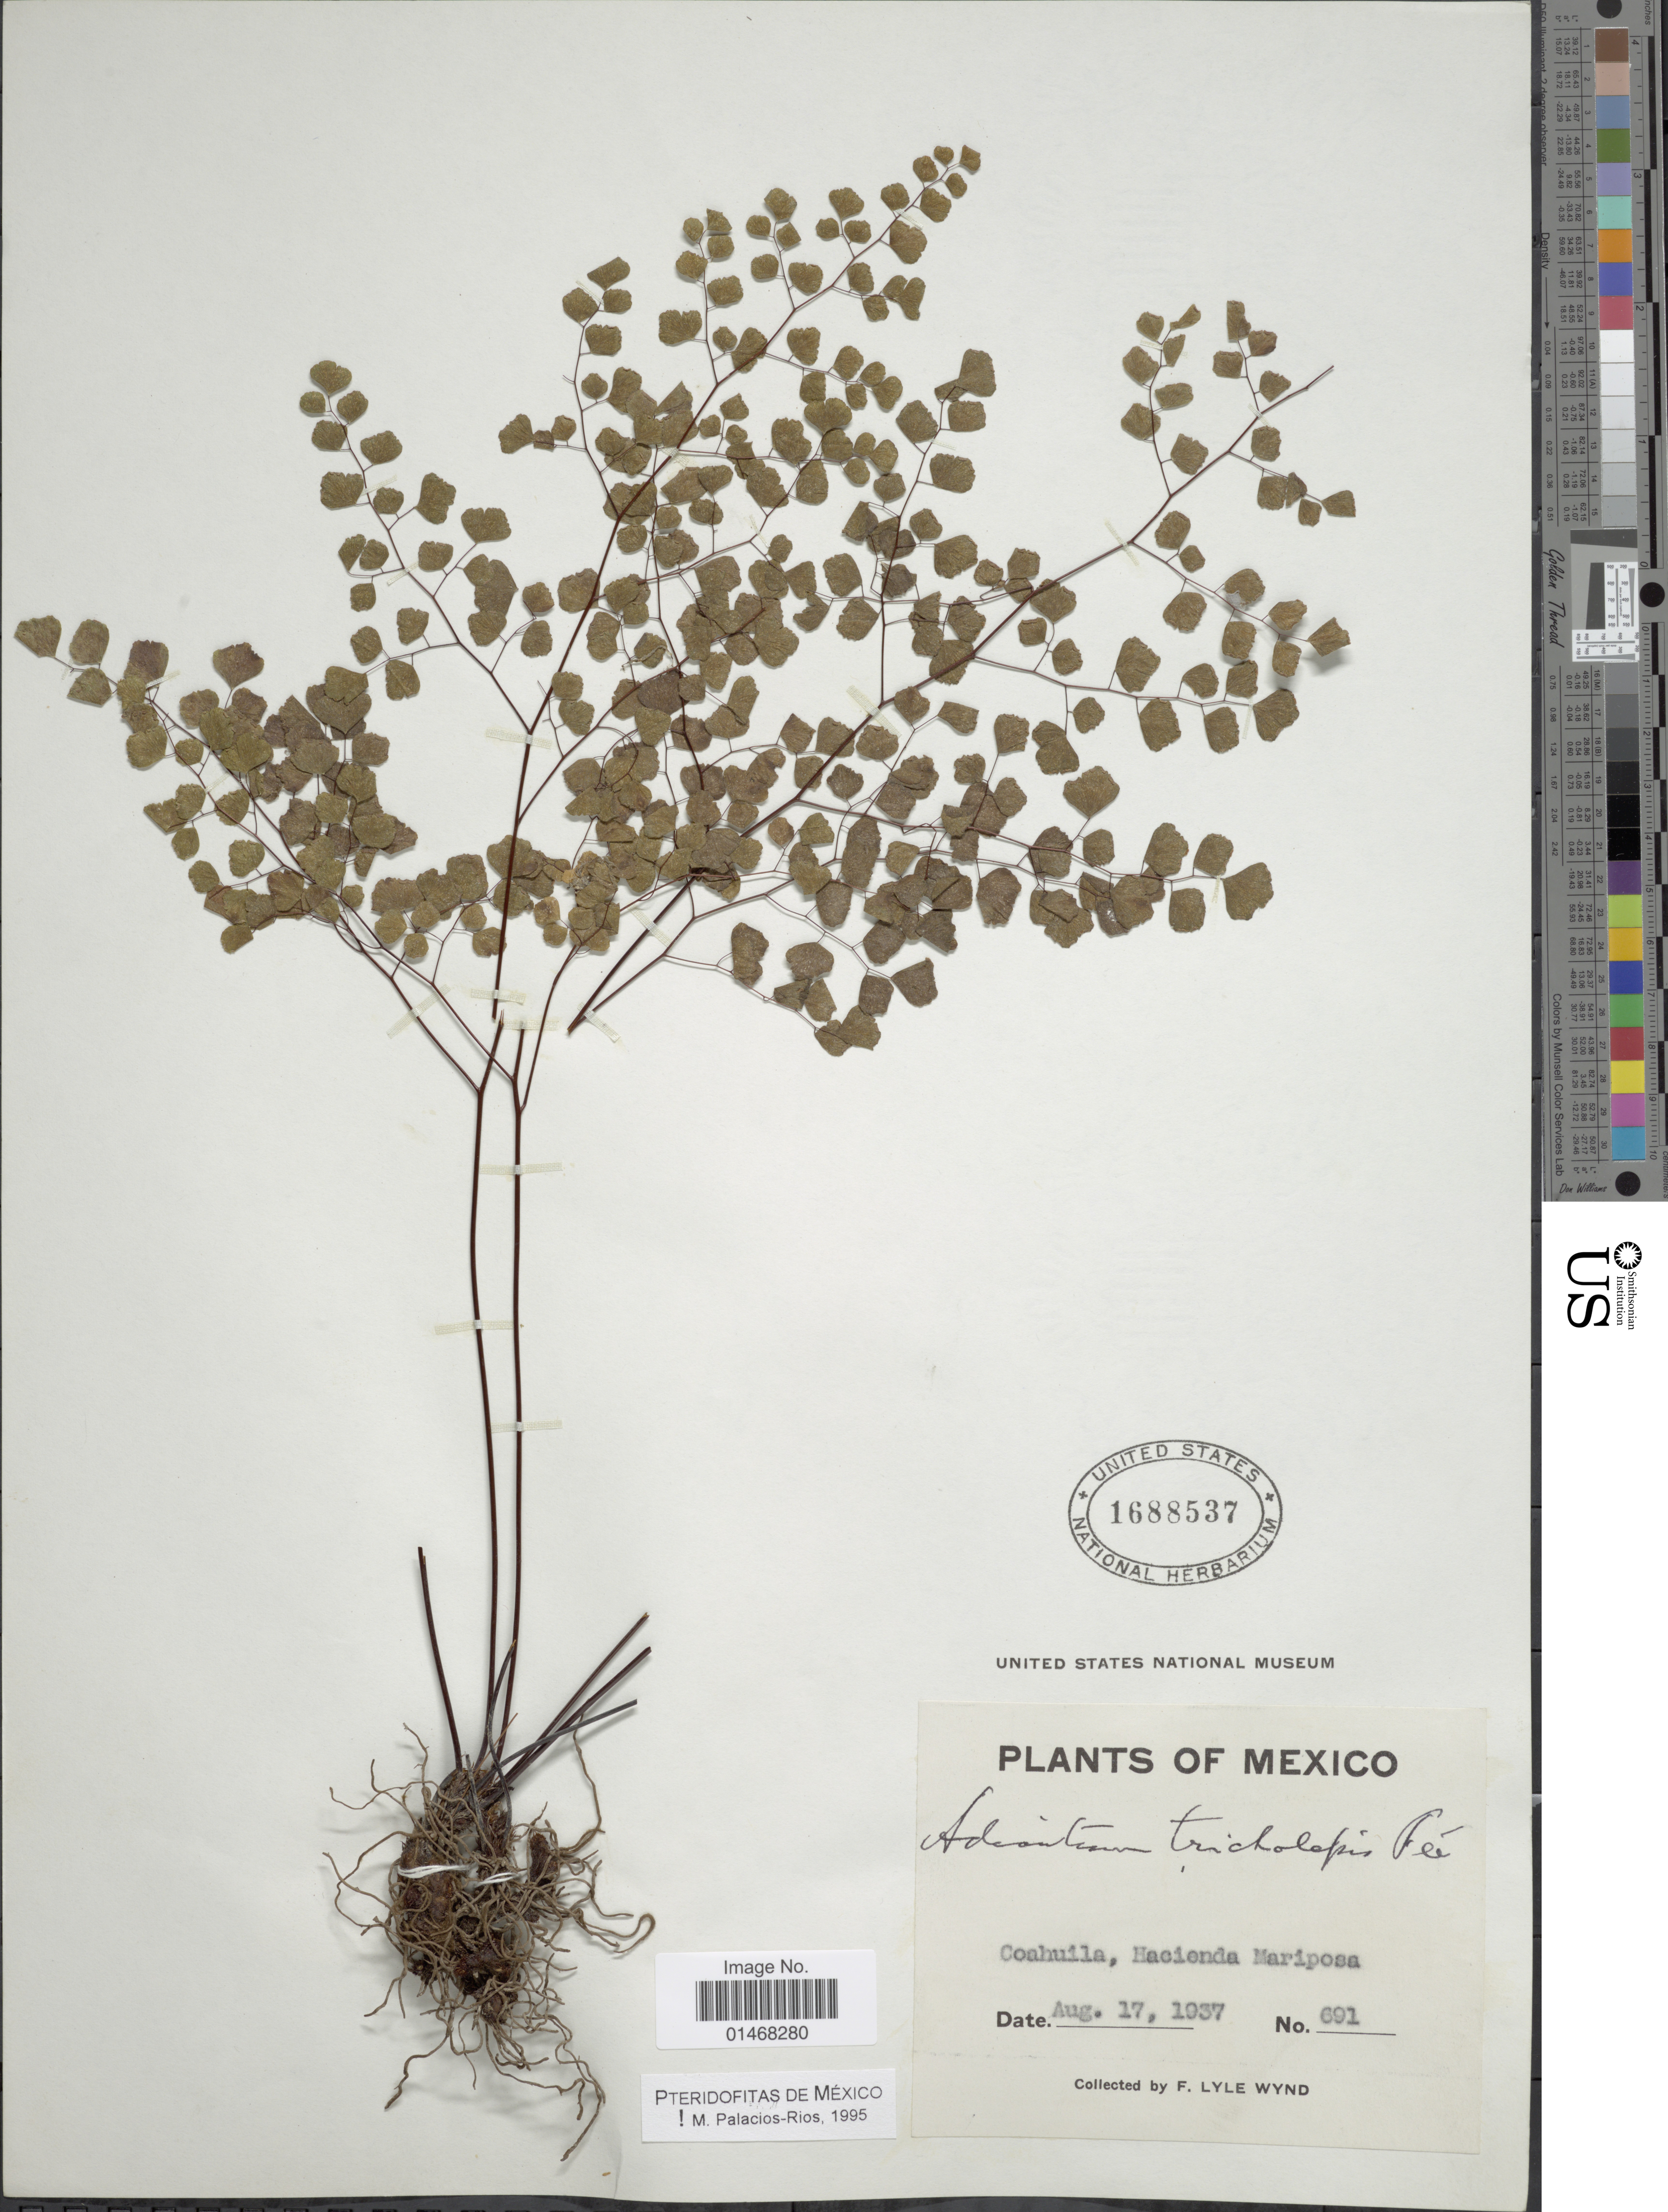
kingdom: Plantae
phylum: Tracheophyta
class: Polypodiopsida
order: Polypodiales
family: Pteridaceae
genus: Adiantum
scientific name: Adiantum tricholepis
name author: Fée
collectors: F. L. Wynd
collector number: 691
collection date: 1937-08-17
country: Mexico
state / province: Coahuila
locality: Hacienda Mariposa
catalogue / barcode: US 1688537